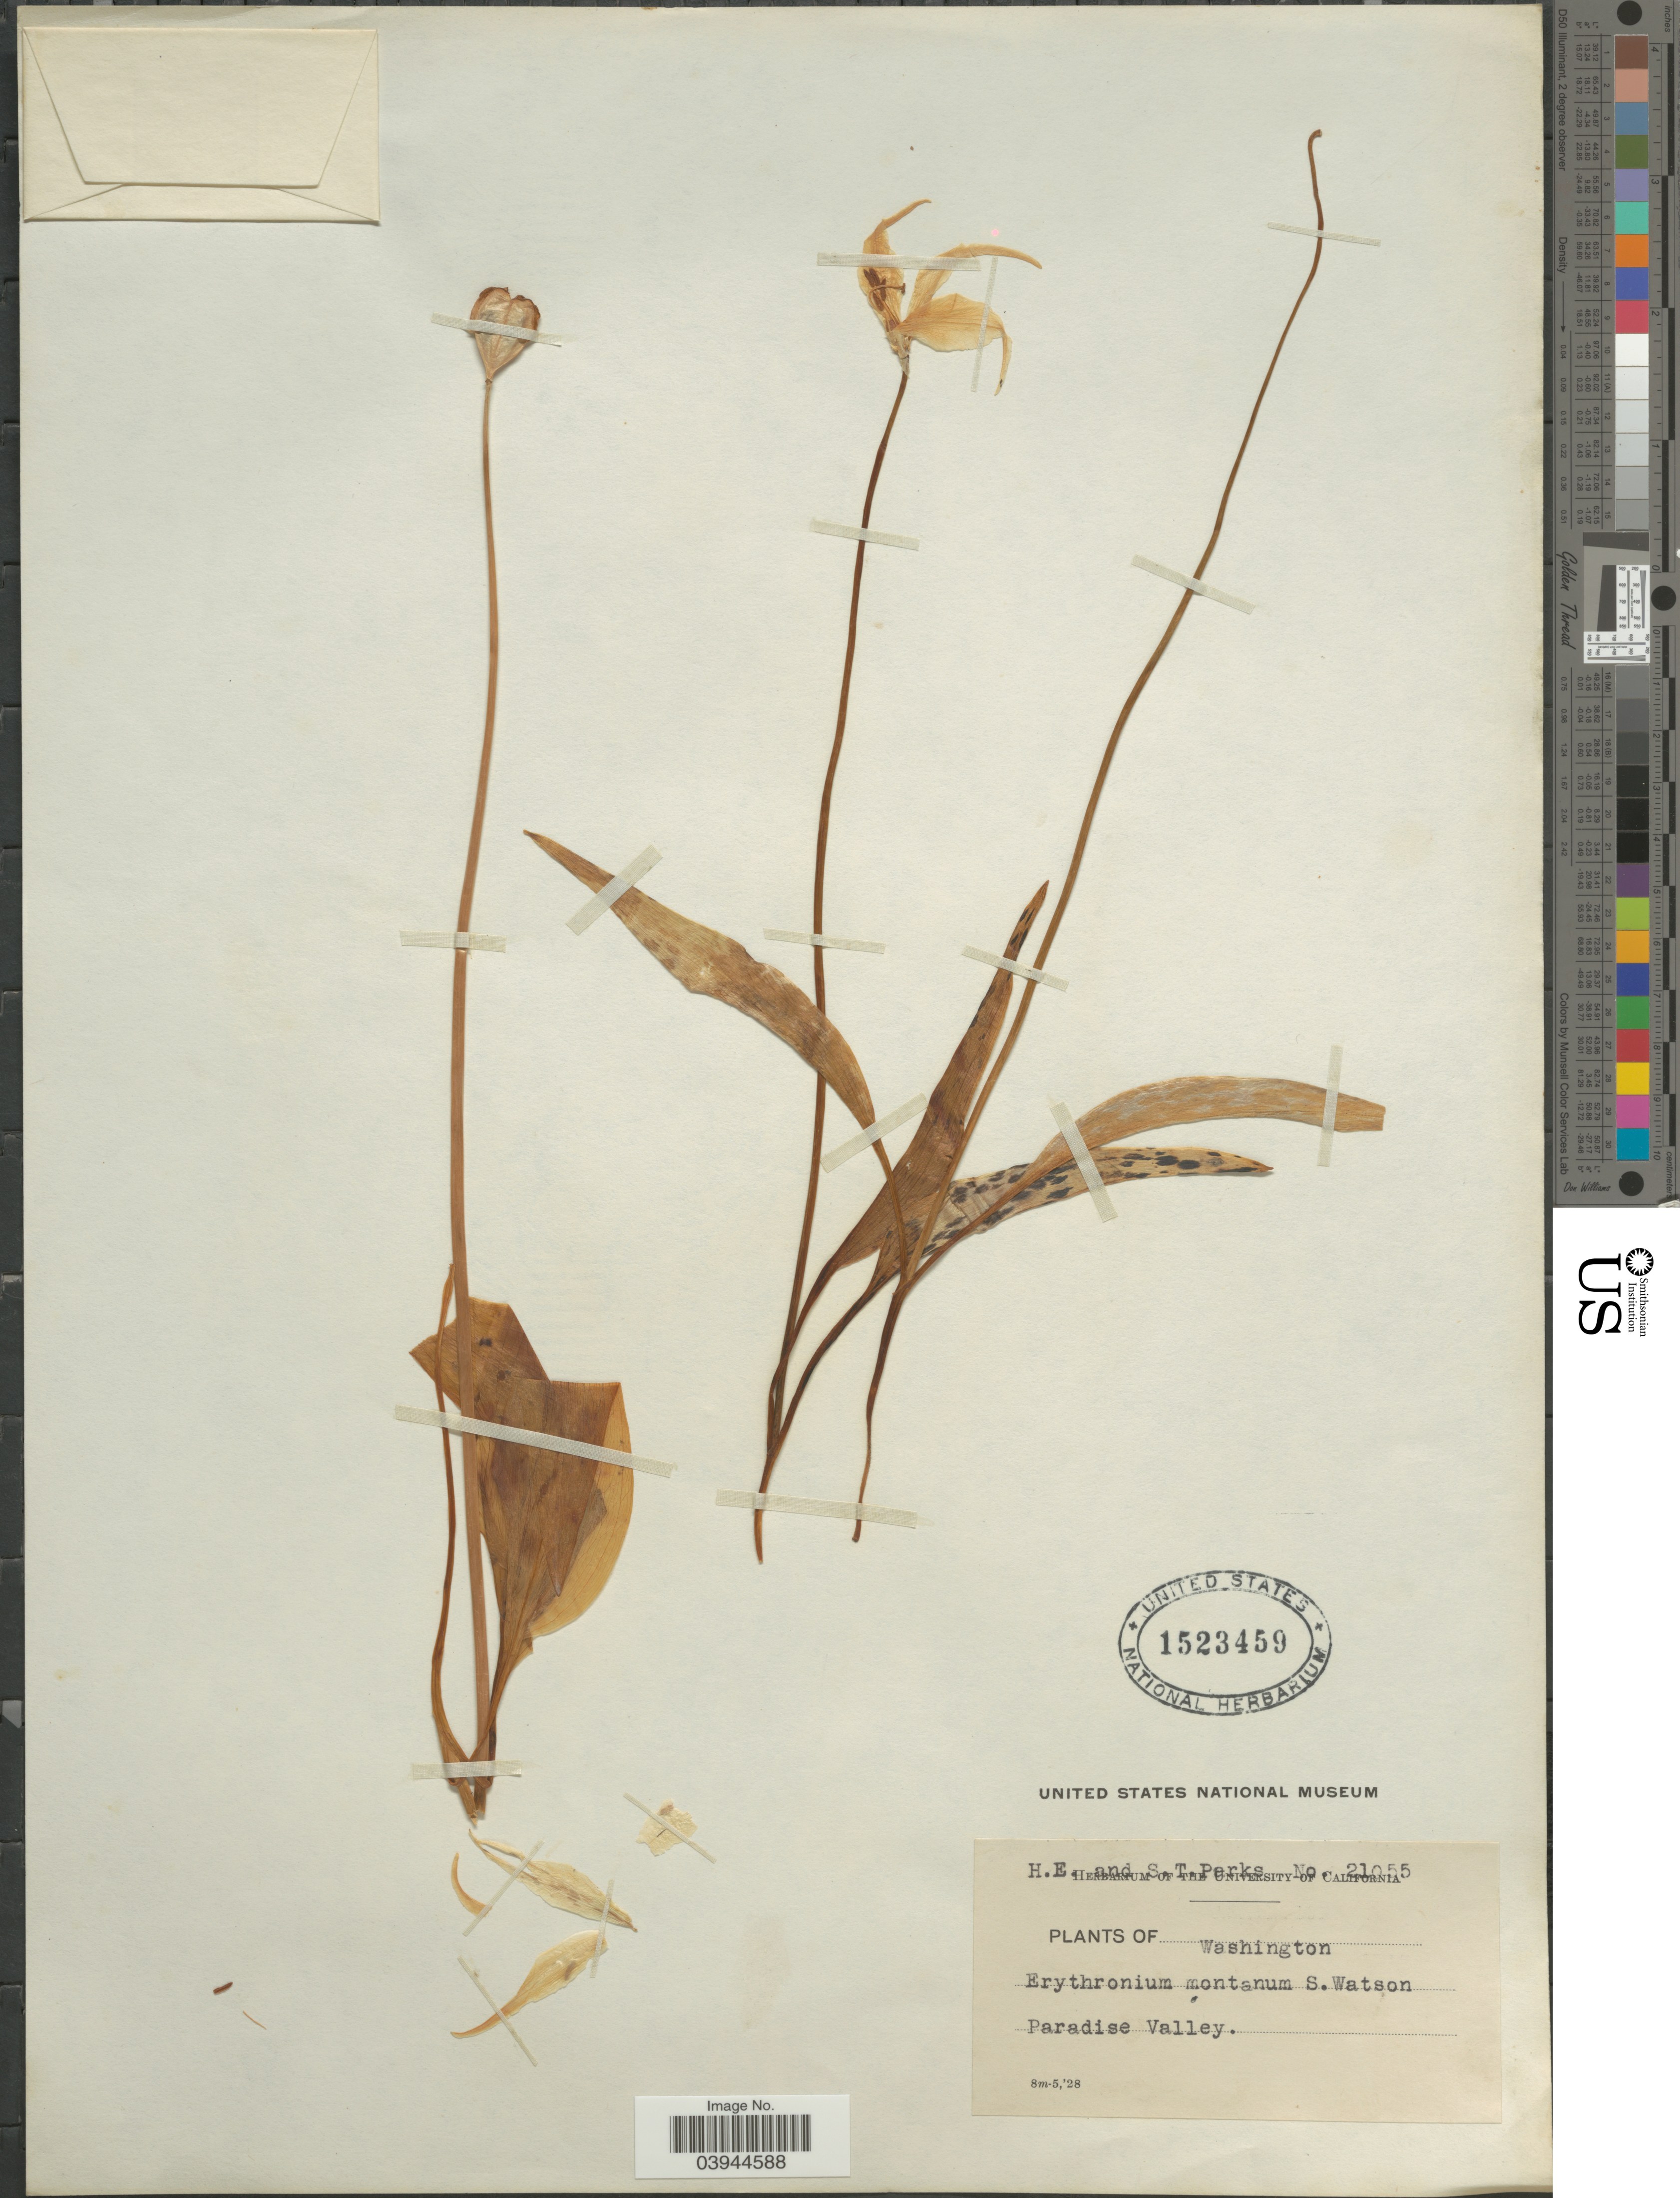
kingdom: Plantae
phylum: Tracheophyta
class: Liliopsida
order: Liliales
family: Liliaceae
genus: Erythronium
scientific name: Erythronium montanum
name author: S. Watson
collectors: H. E. Parks & S. Parks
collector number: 21055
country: United States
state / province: Washington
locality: Paradise Valley.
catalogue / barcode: US 1523459